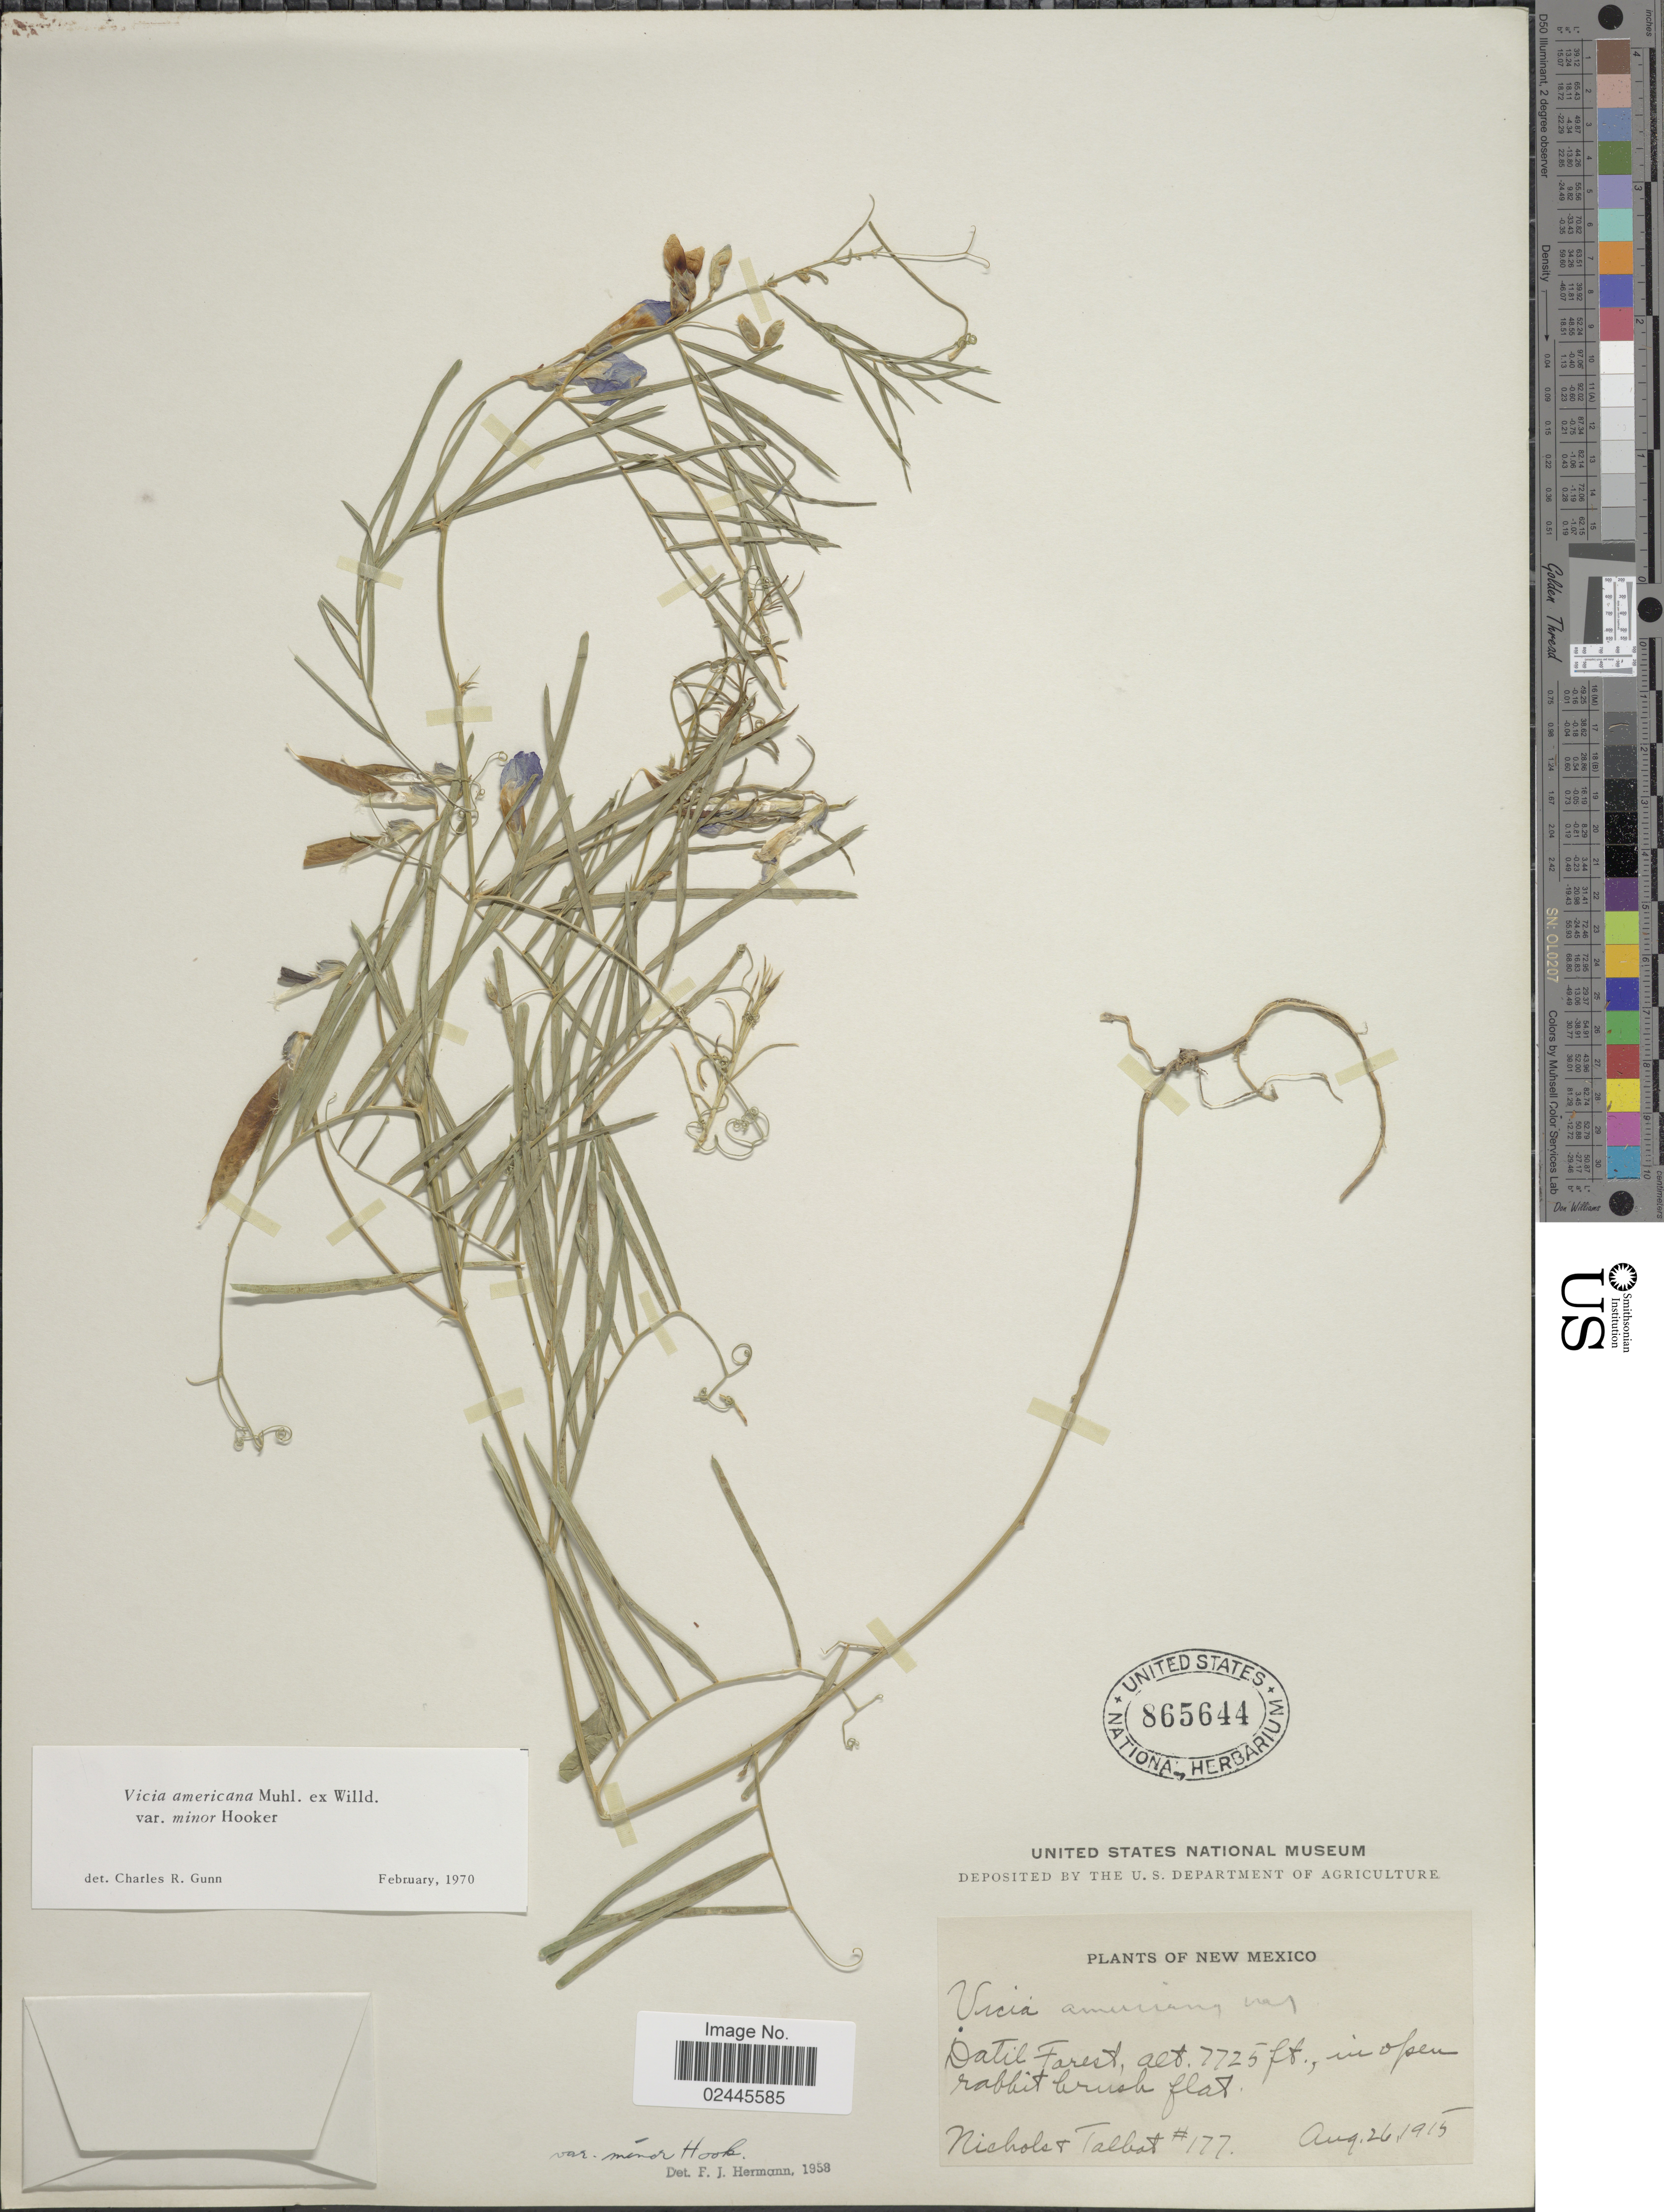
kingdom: Plantae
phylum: Tracheophyta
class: Magnoliopsida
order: Fabales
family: Fabaceae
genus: Vicia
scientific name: Vicia americana var. minor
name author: Hook.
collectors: Nichols & Talbot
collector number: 177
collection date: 1915-08-26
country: United States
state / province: New Mexico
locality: Datil Forest, in open rabbitbrush flat.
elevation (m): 2355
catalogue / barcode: US 865644